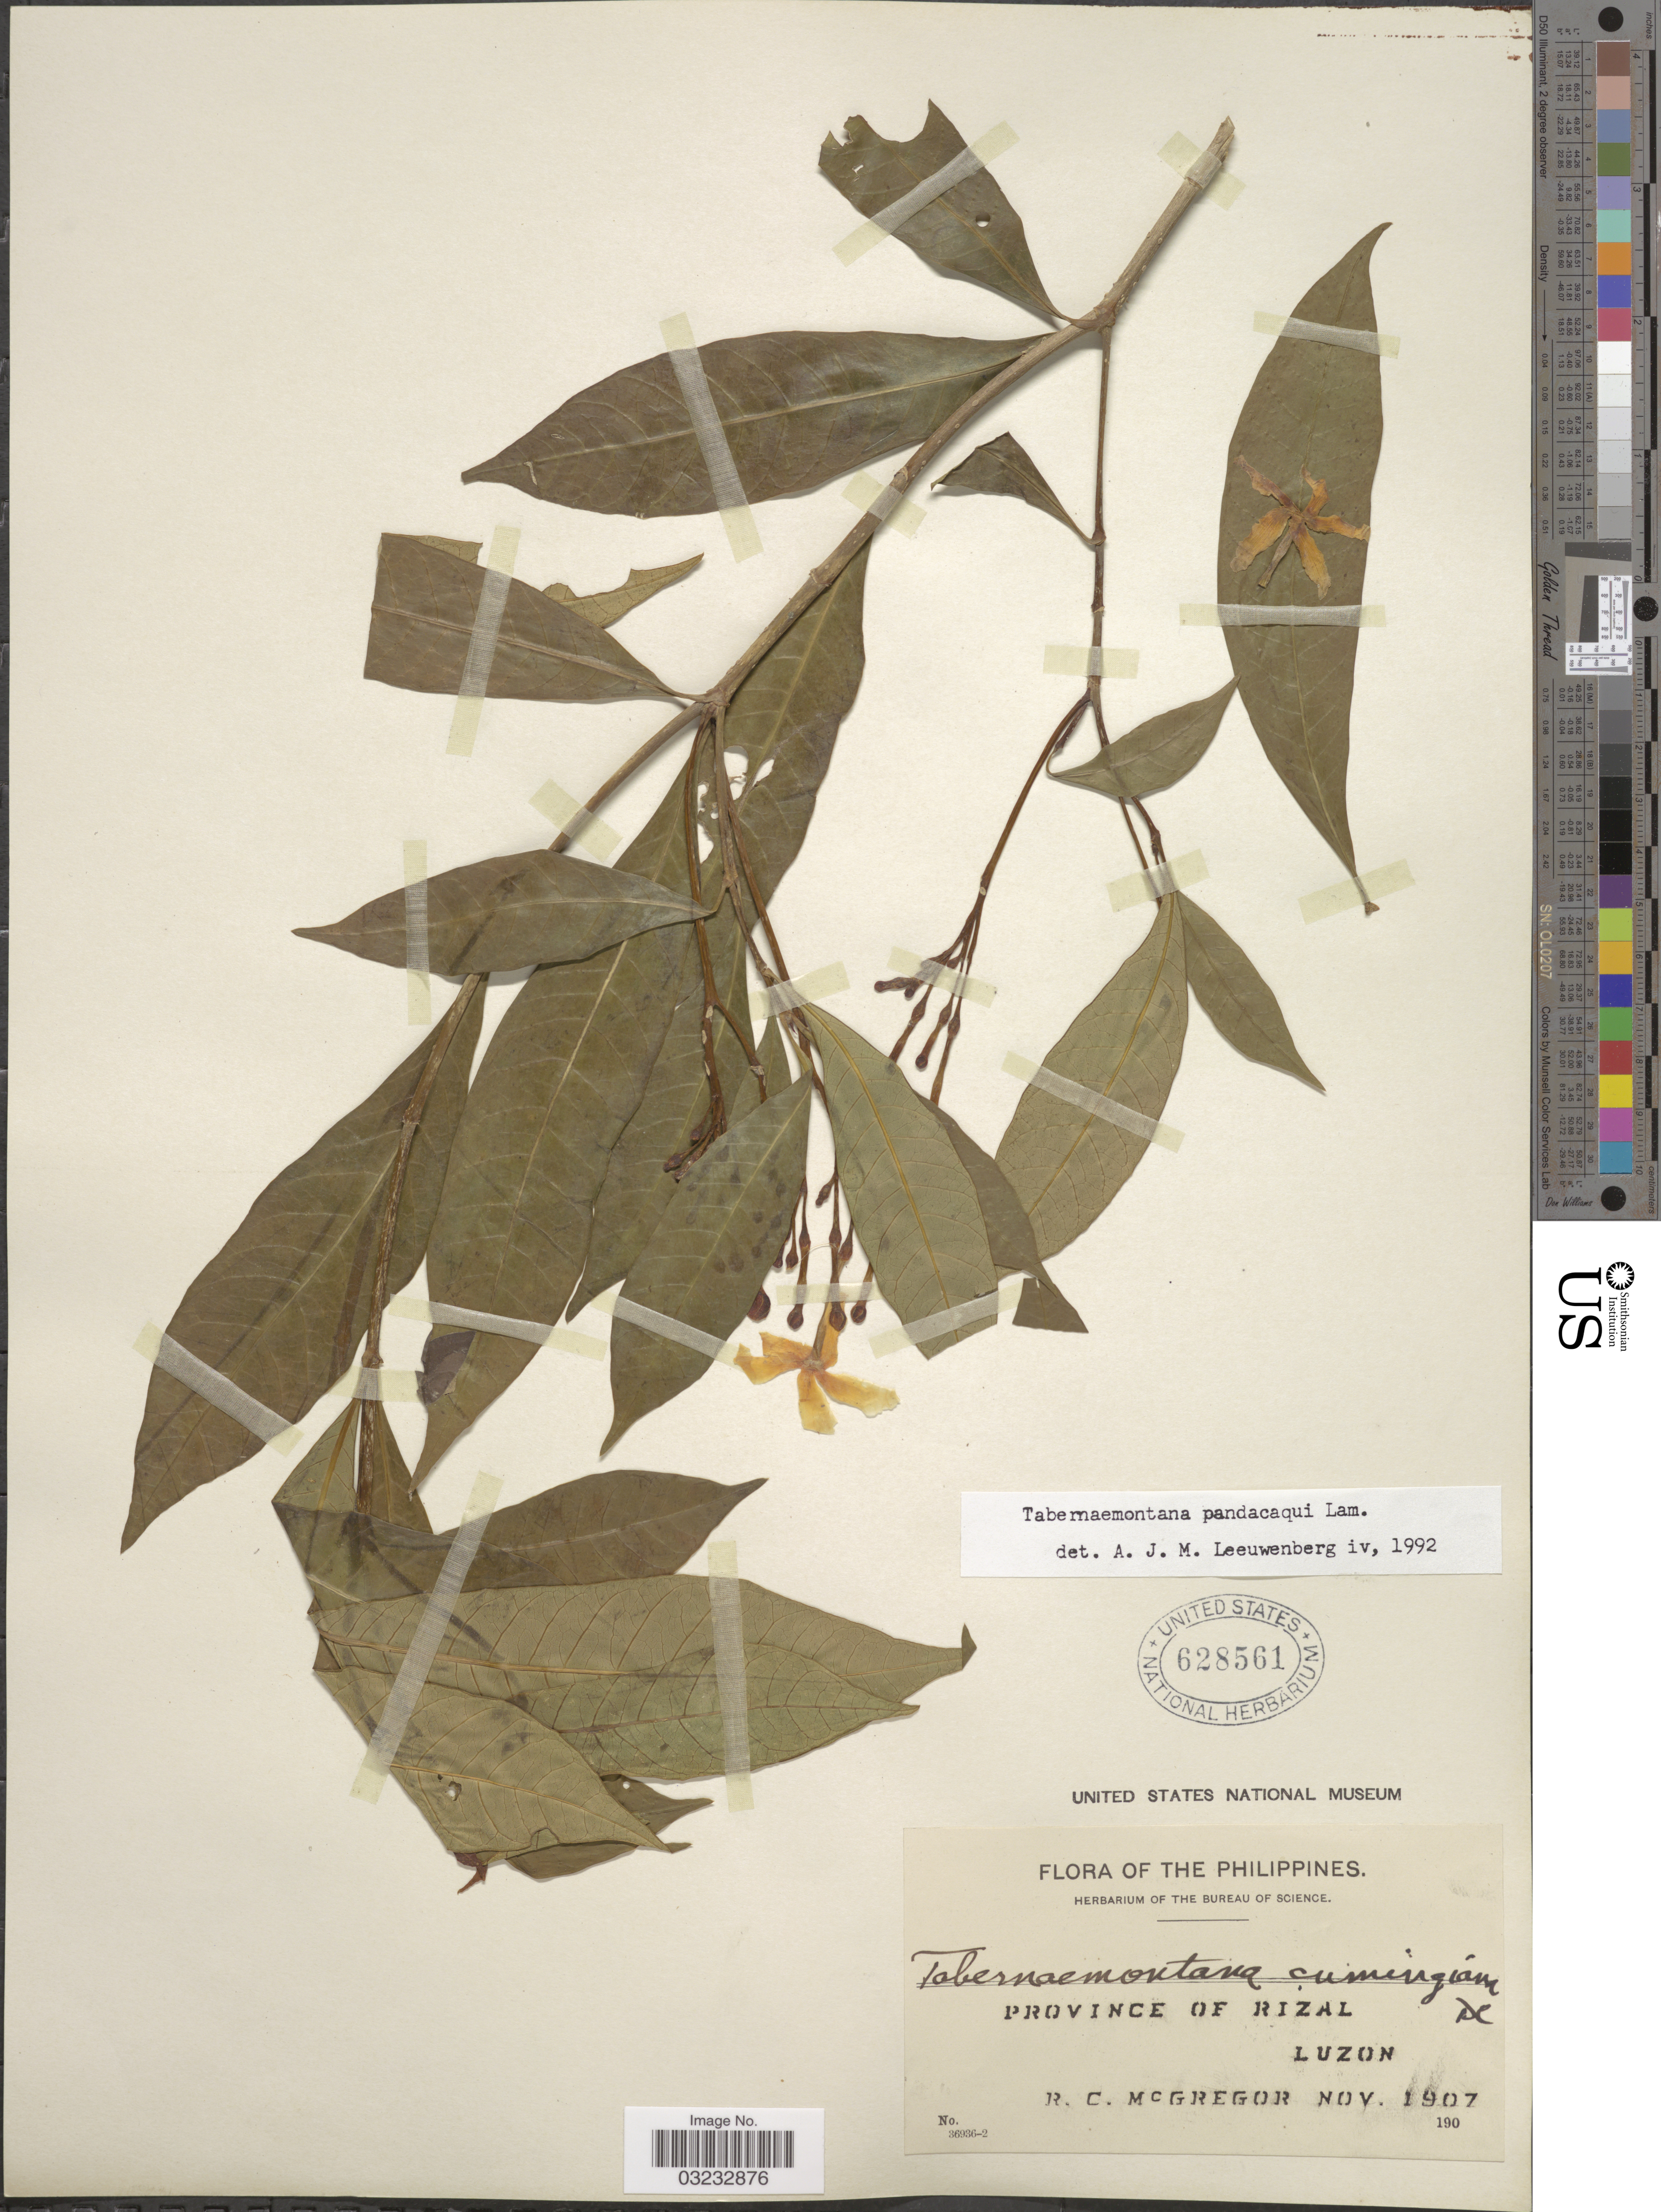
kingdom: Plantae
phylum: Tracheophyta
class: Magnoliopsida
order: Gentianales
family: Apocynaceae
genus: Tabernaemontana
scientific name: Tabernaemontana pandacaqui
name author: Poir.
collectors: R. C. McGregor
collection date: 1907-11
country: Philippines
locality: Province of Rizal, Luzon.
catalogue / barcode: US 628561